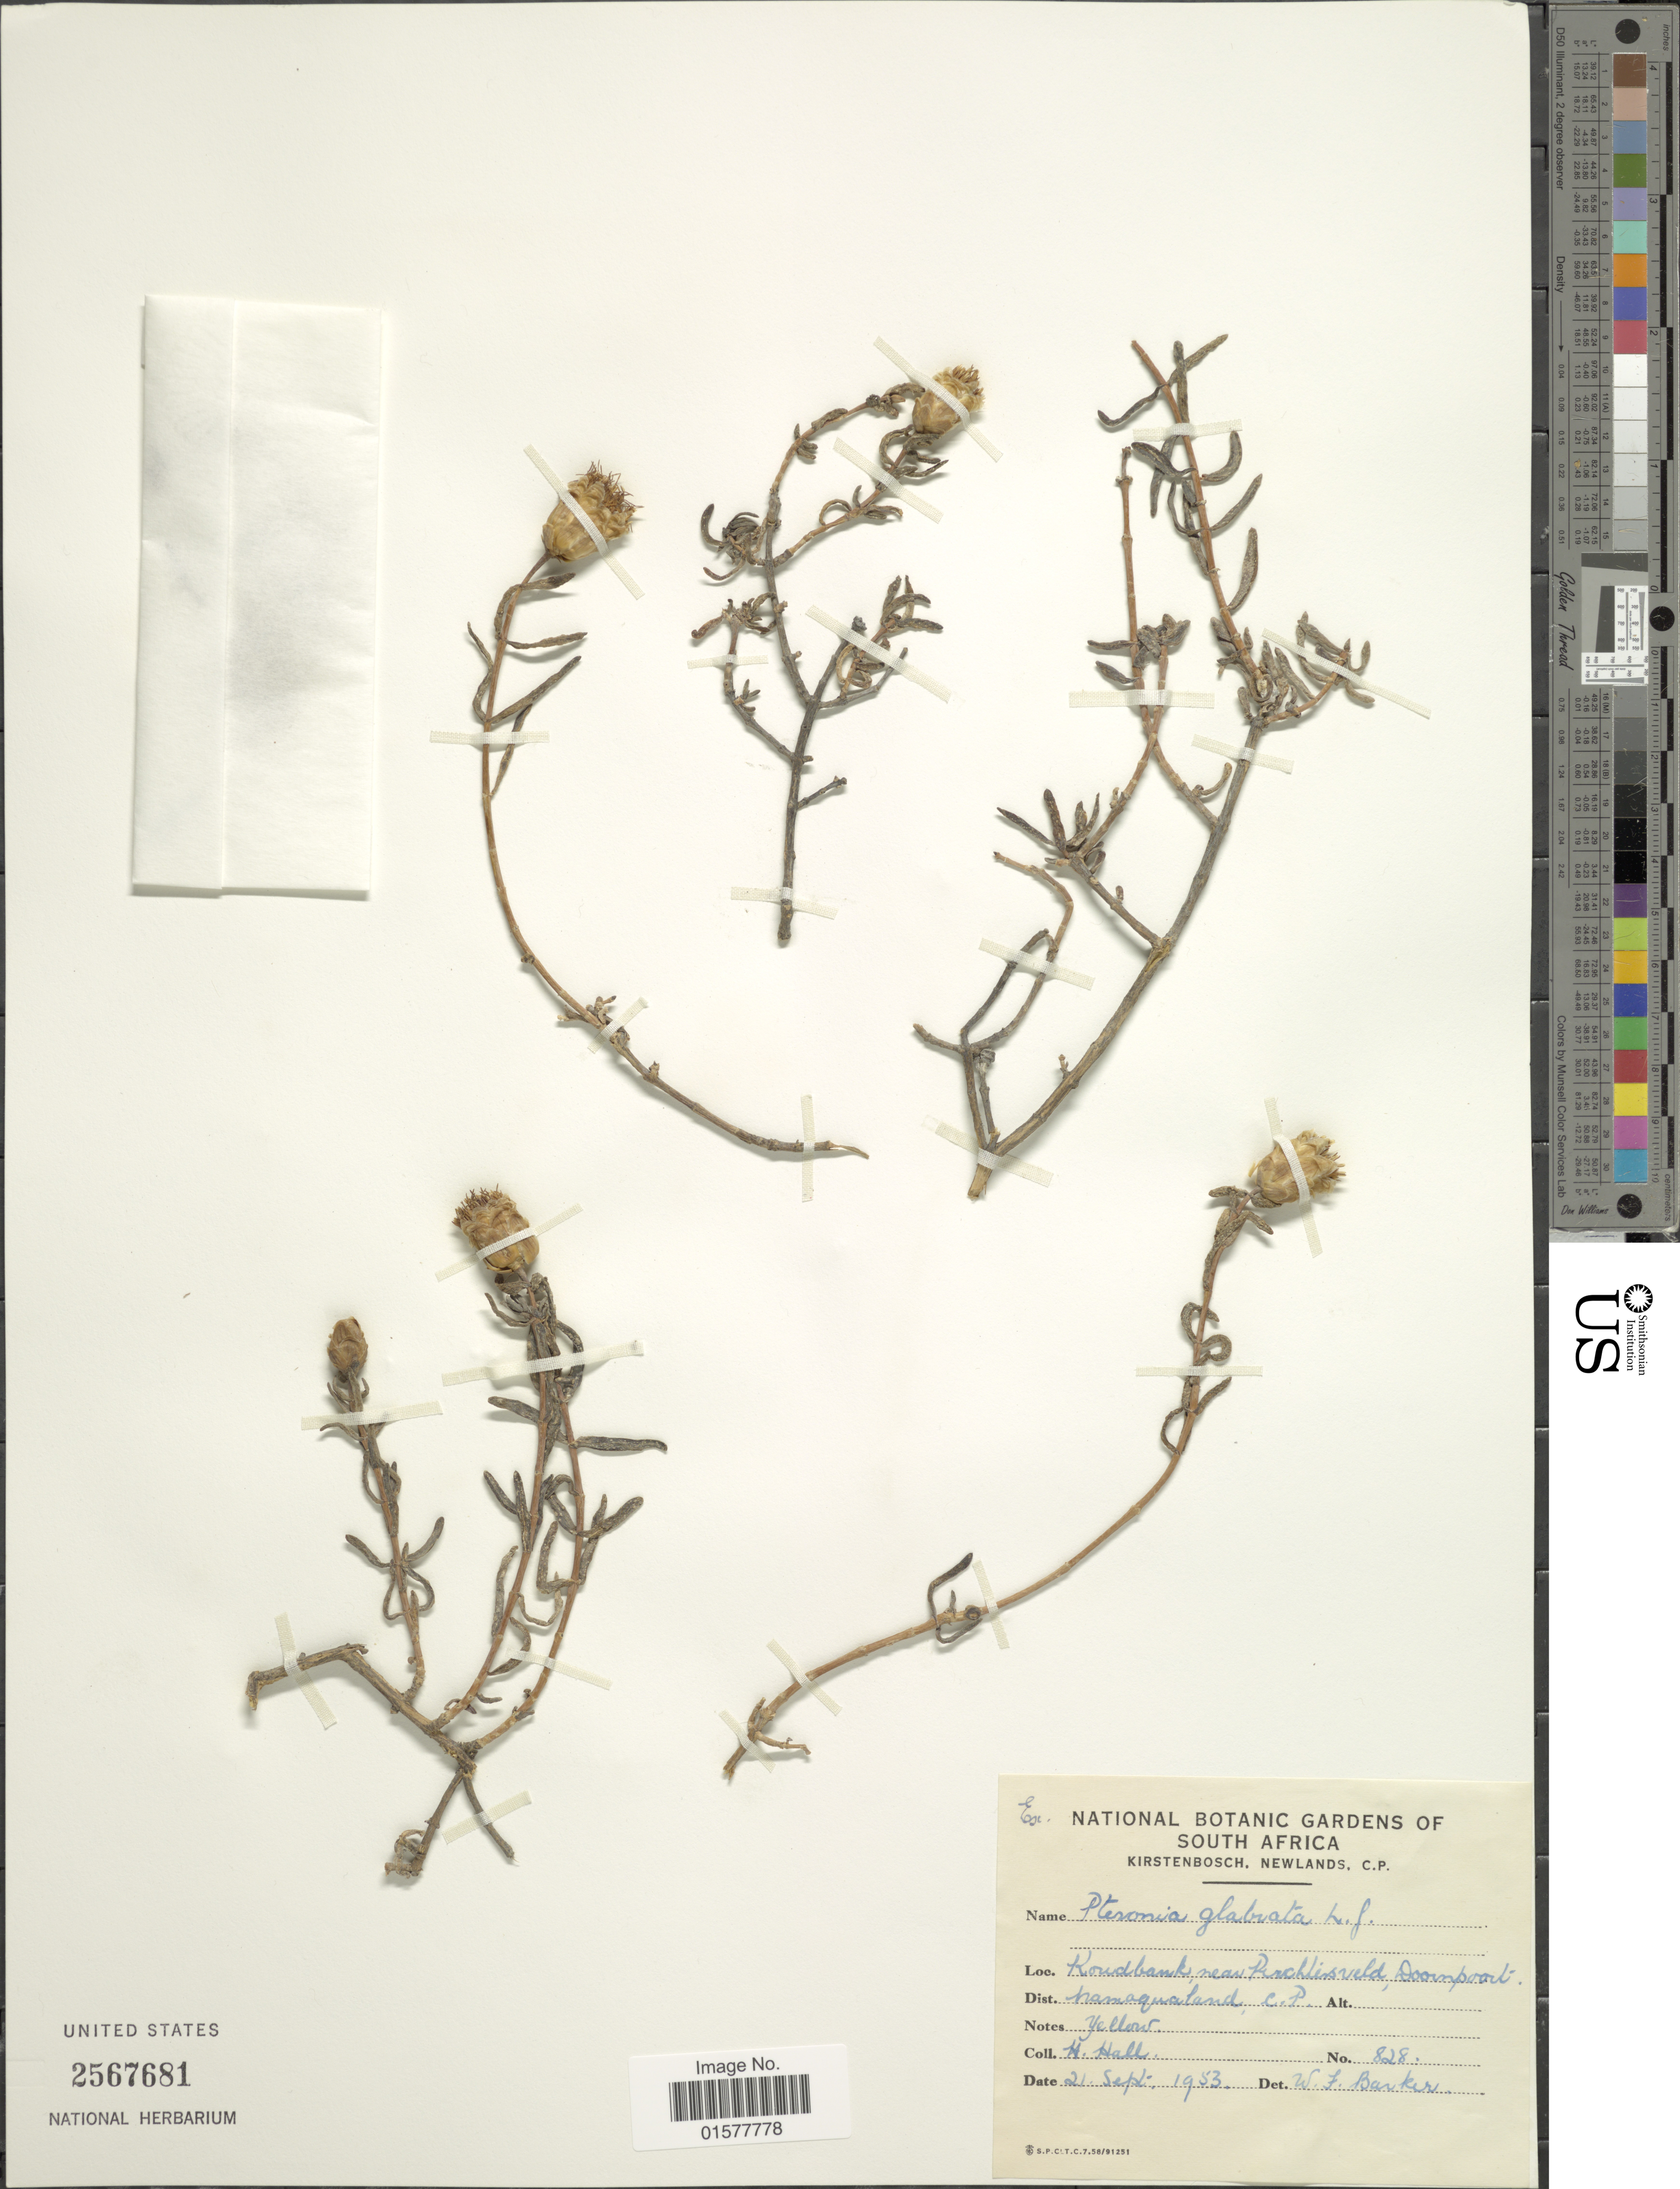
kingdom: Plantae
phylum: Tracheophyta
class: Magnoliopsida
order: Asterales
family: Asteraceae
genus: Pteronia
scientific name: Pteronia glabrata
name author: L. f.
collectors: H. Hall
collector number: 828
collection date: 1953-09-21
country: Namibia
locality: Kirstenbosch, Newlands C. P. Koudbank near Pirchlersveld, Doornpoort, Namaqualand C. P.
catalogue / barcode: US 2567681